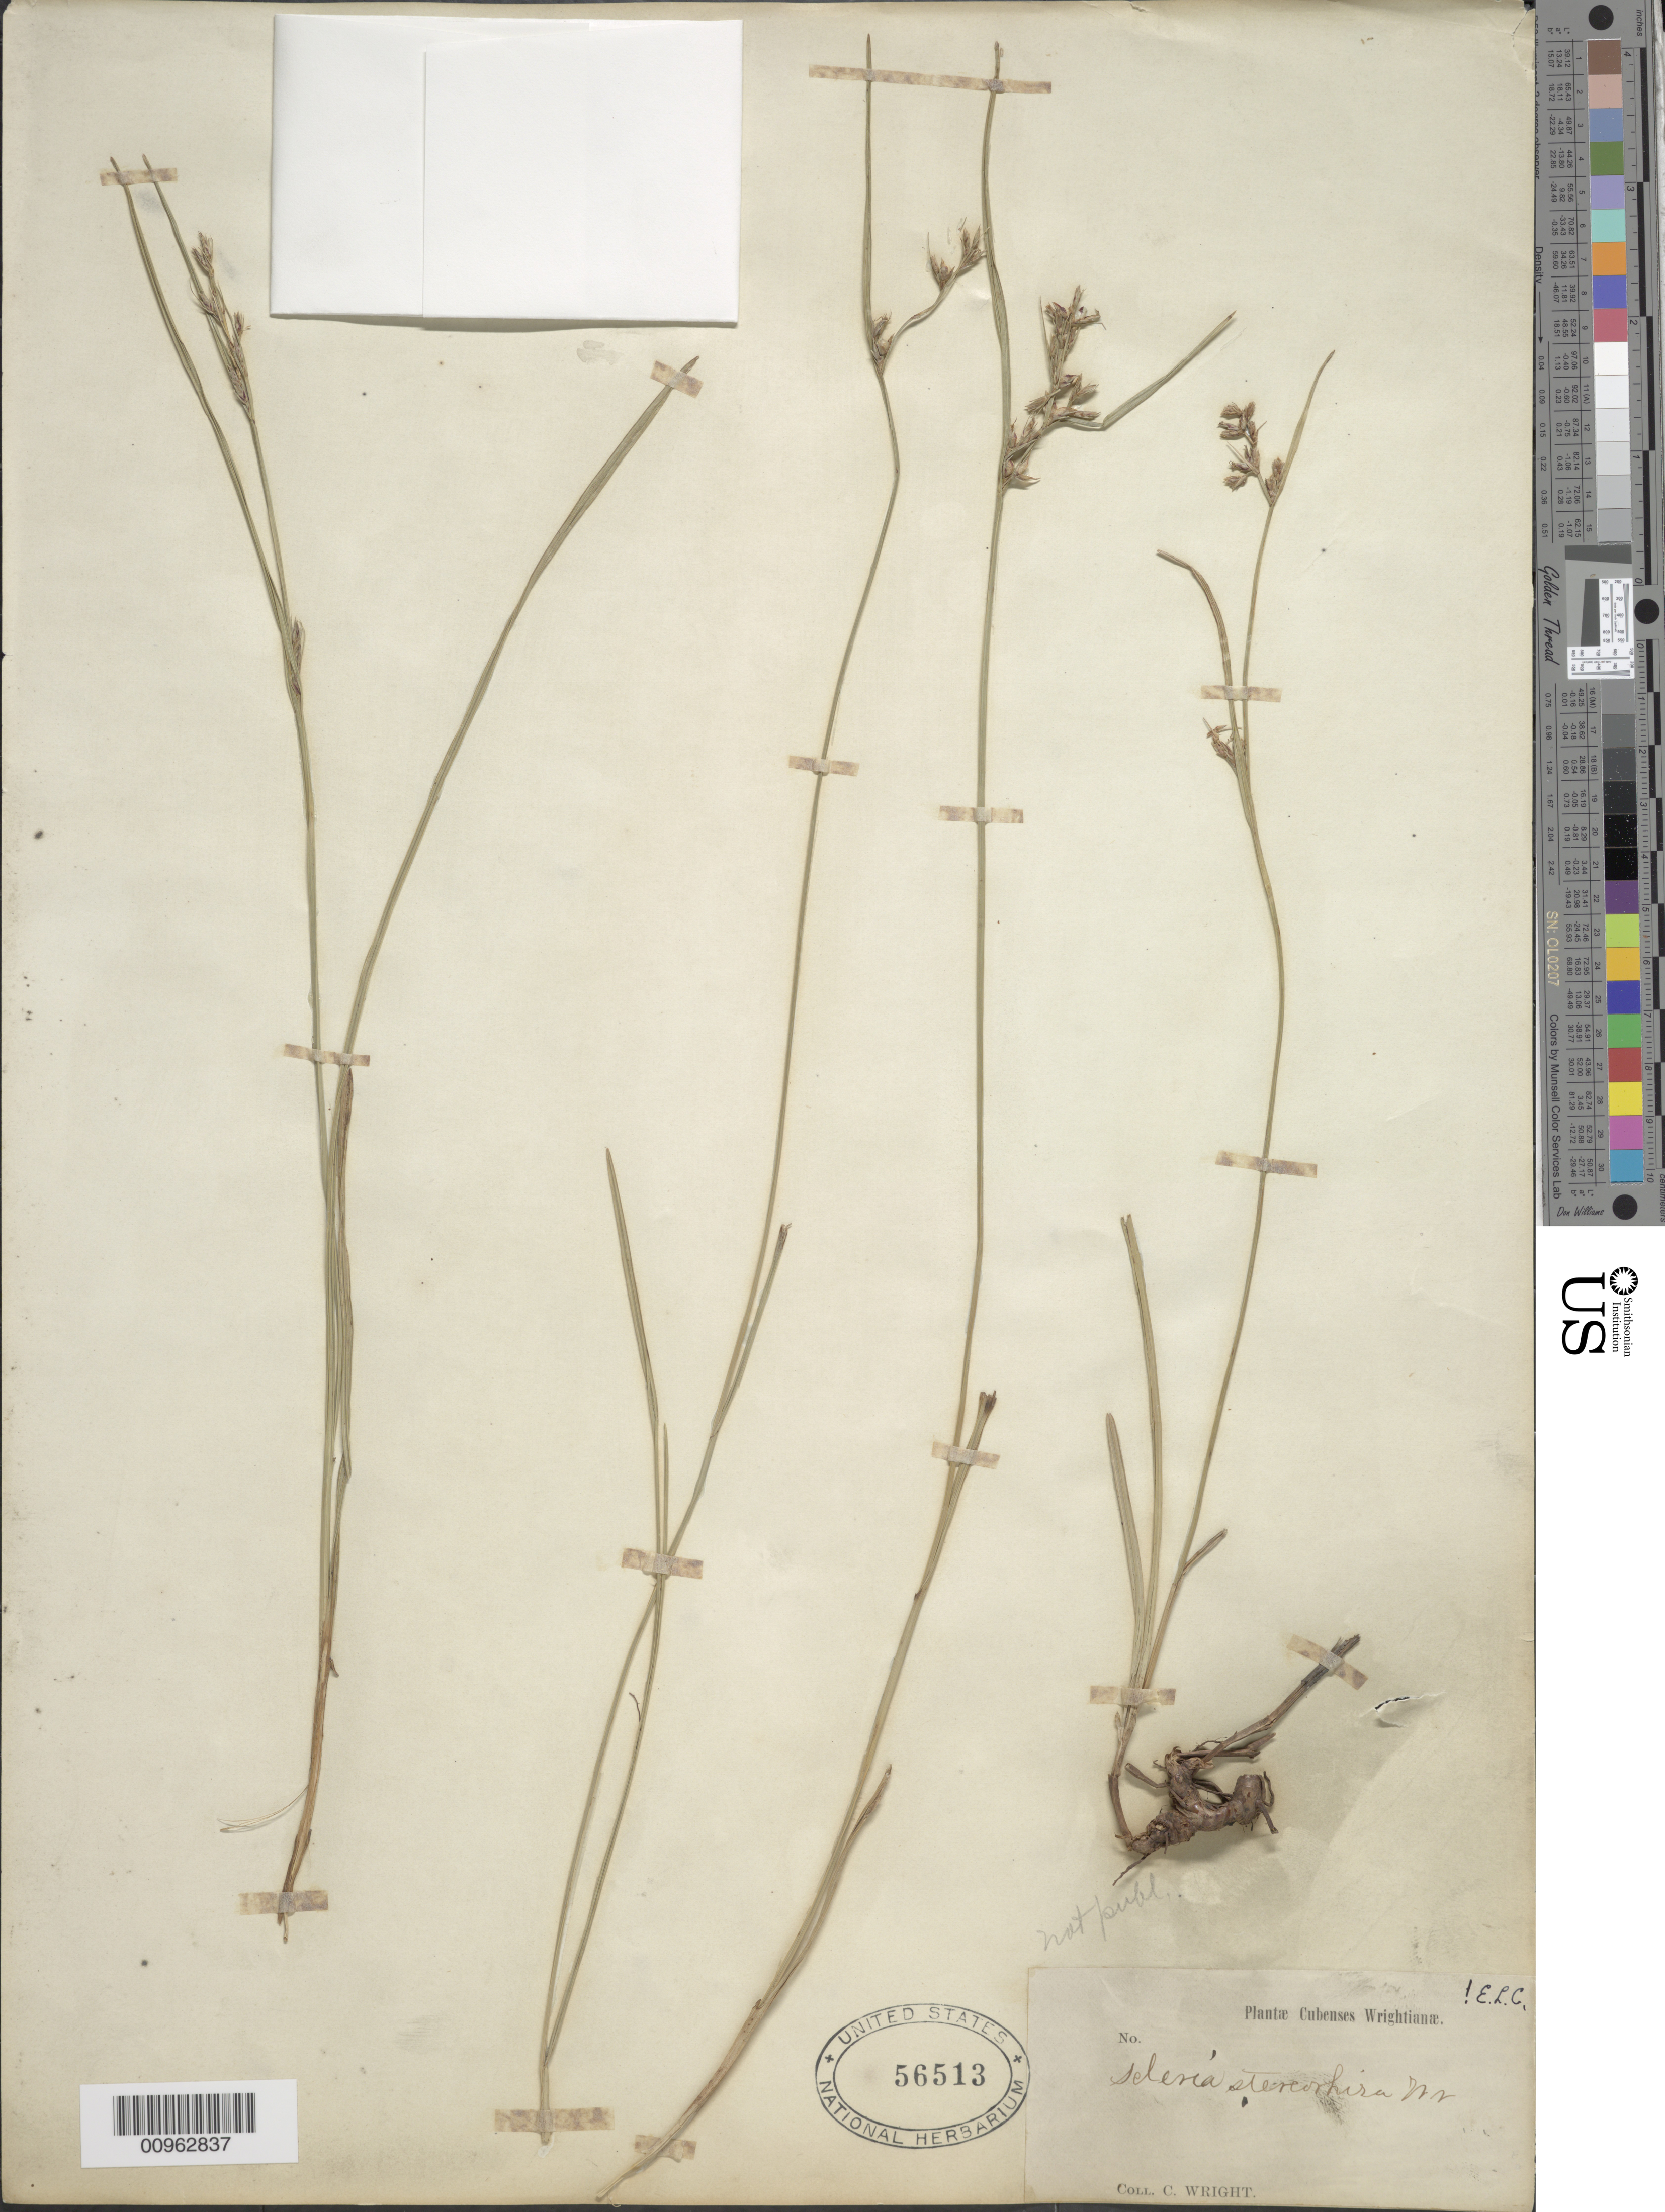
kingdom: Plantae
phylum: Tracheophyta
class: Liliopsida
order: Poales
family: Cyperaceae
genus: Scleria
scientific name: Scleria stereorrhiza var. stereorrhiza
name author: C. Wright ex C.B. Clarke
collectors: C. Wright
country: Cuba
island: Cuba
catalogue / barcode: US 56513